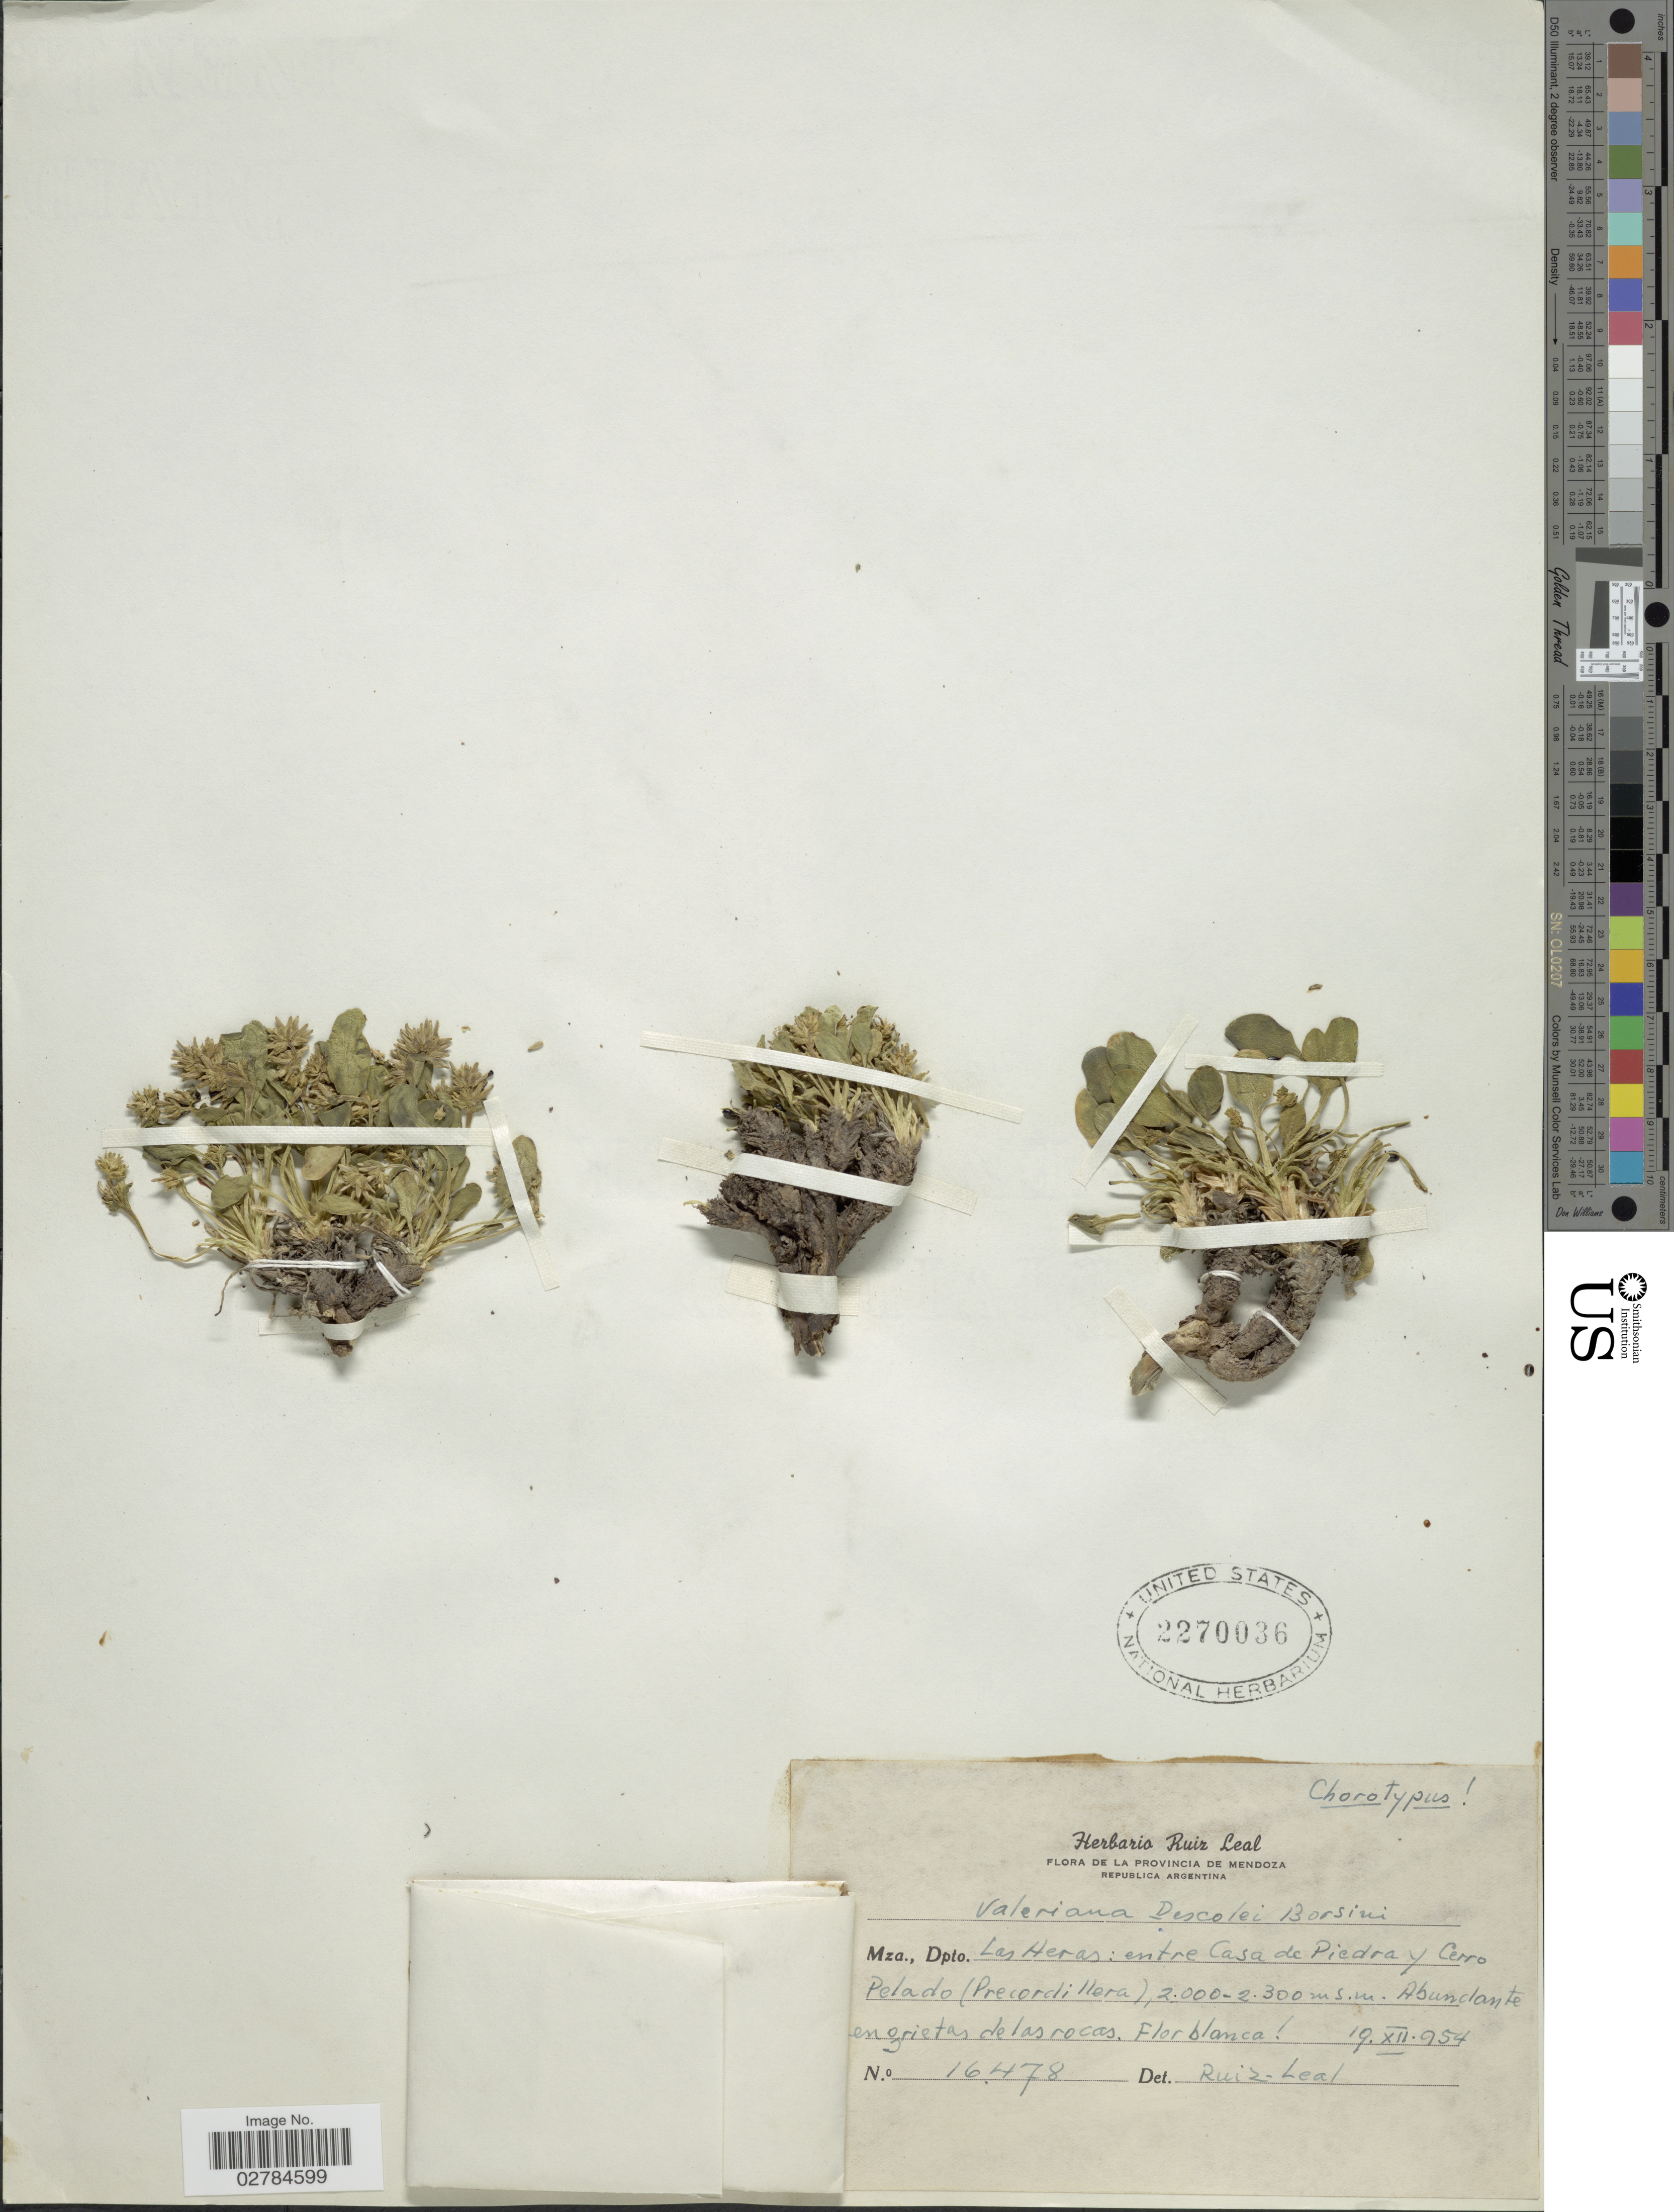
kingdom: Plantae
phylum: Tracheophyta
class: Magnoliopsida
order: Dipsacales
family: Caprifoliaceae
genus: Valeriana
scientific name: Valeriana descolei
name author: Borsini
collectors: Ex herb. Ruiz Leal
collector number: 16478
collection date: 1954-12-19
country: Argentina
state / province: Mendoza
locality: Provincia de Mendoza, Dpto. Las Heras: entre Casa de Piedra y Cerro Pelado (Precordillera)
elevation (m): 2000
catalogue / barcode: US 2270036